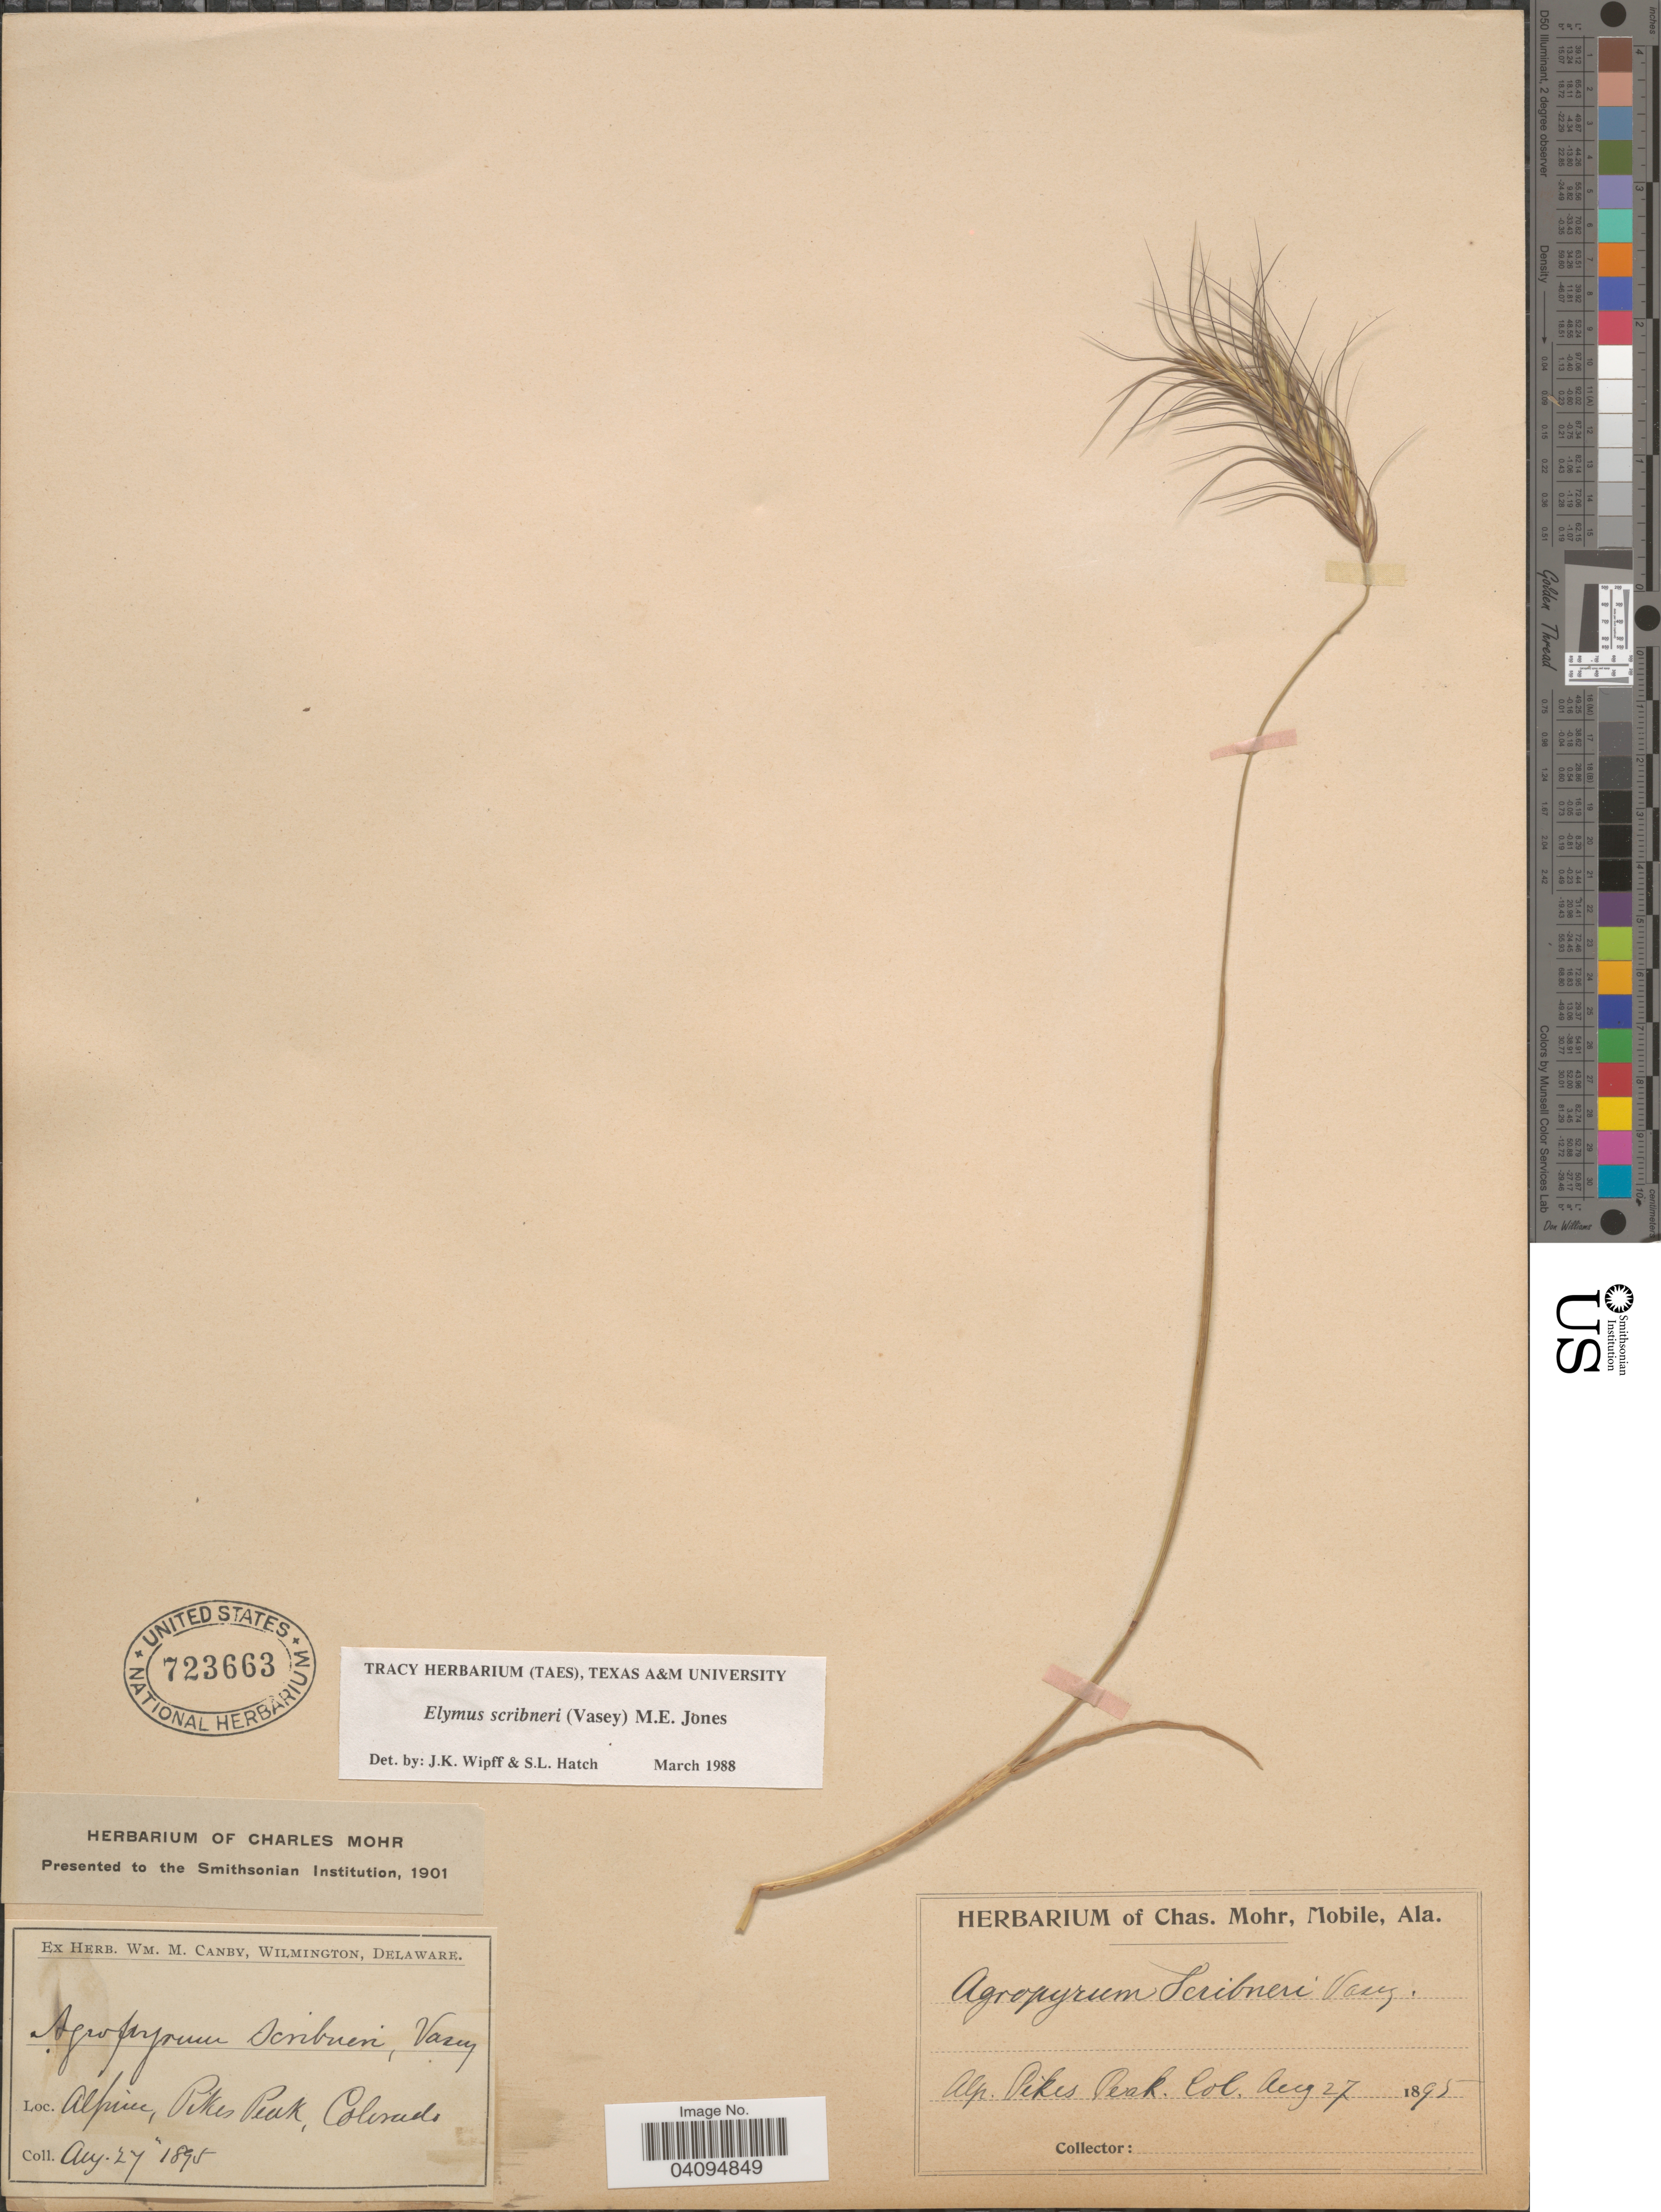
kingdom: Plantae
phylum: Tracheophyta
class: Liliopsida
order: Poales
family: Poaceae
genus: Elymus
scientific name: Elymus scribneri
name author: (Vasey) M.E. Jones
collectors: ex herb. Charles Mohr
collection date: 1895-08-27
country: United States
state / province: Colorado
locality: Alpine, Pikes Peak.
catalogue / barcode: US 723663